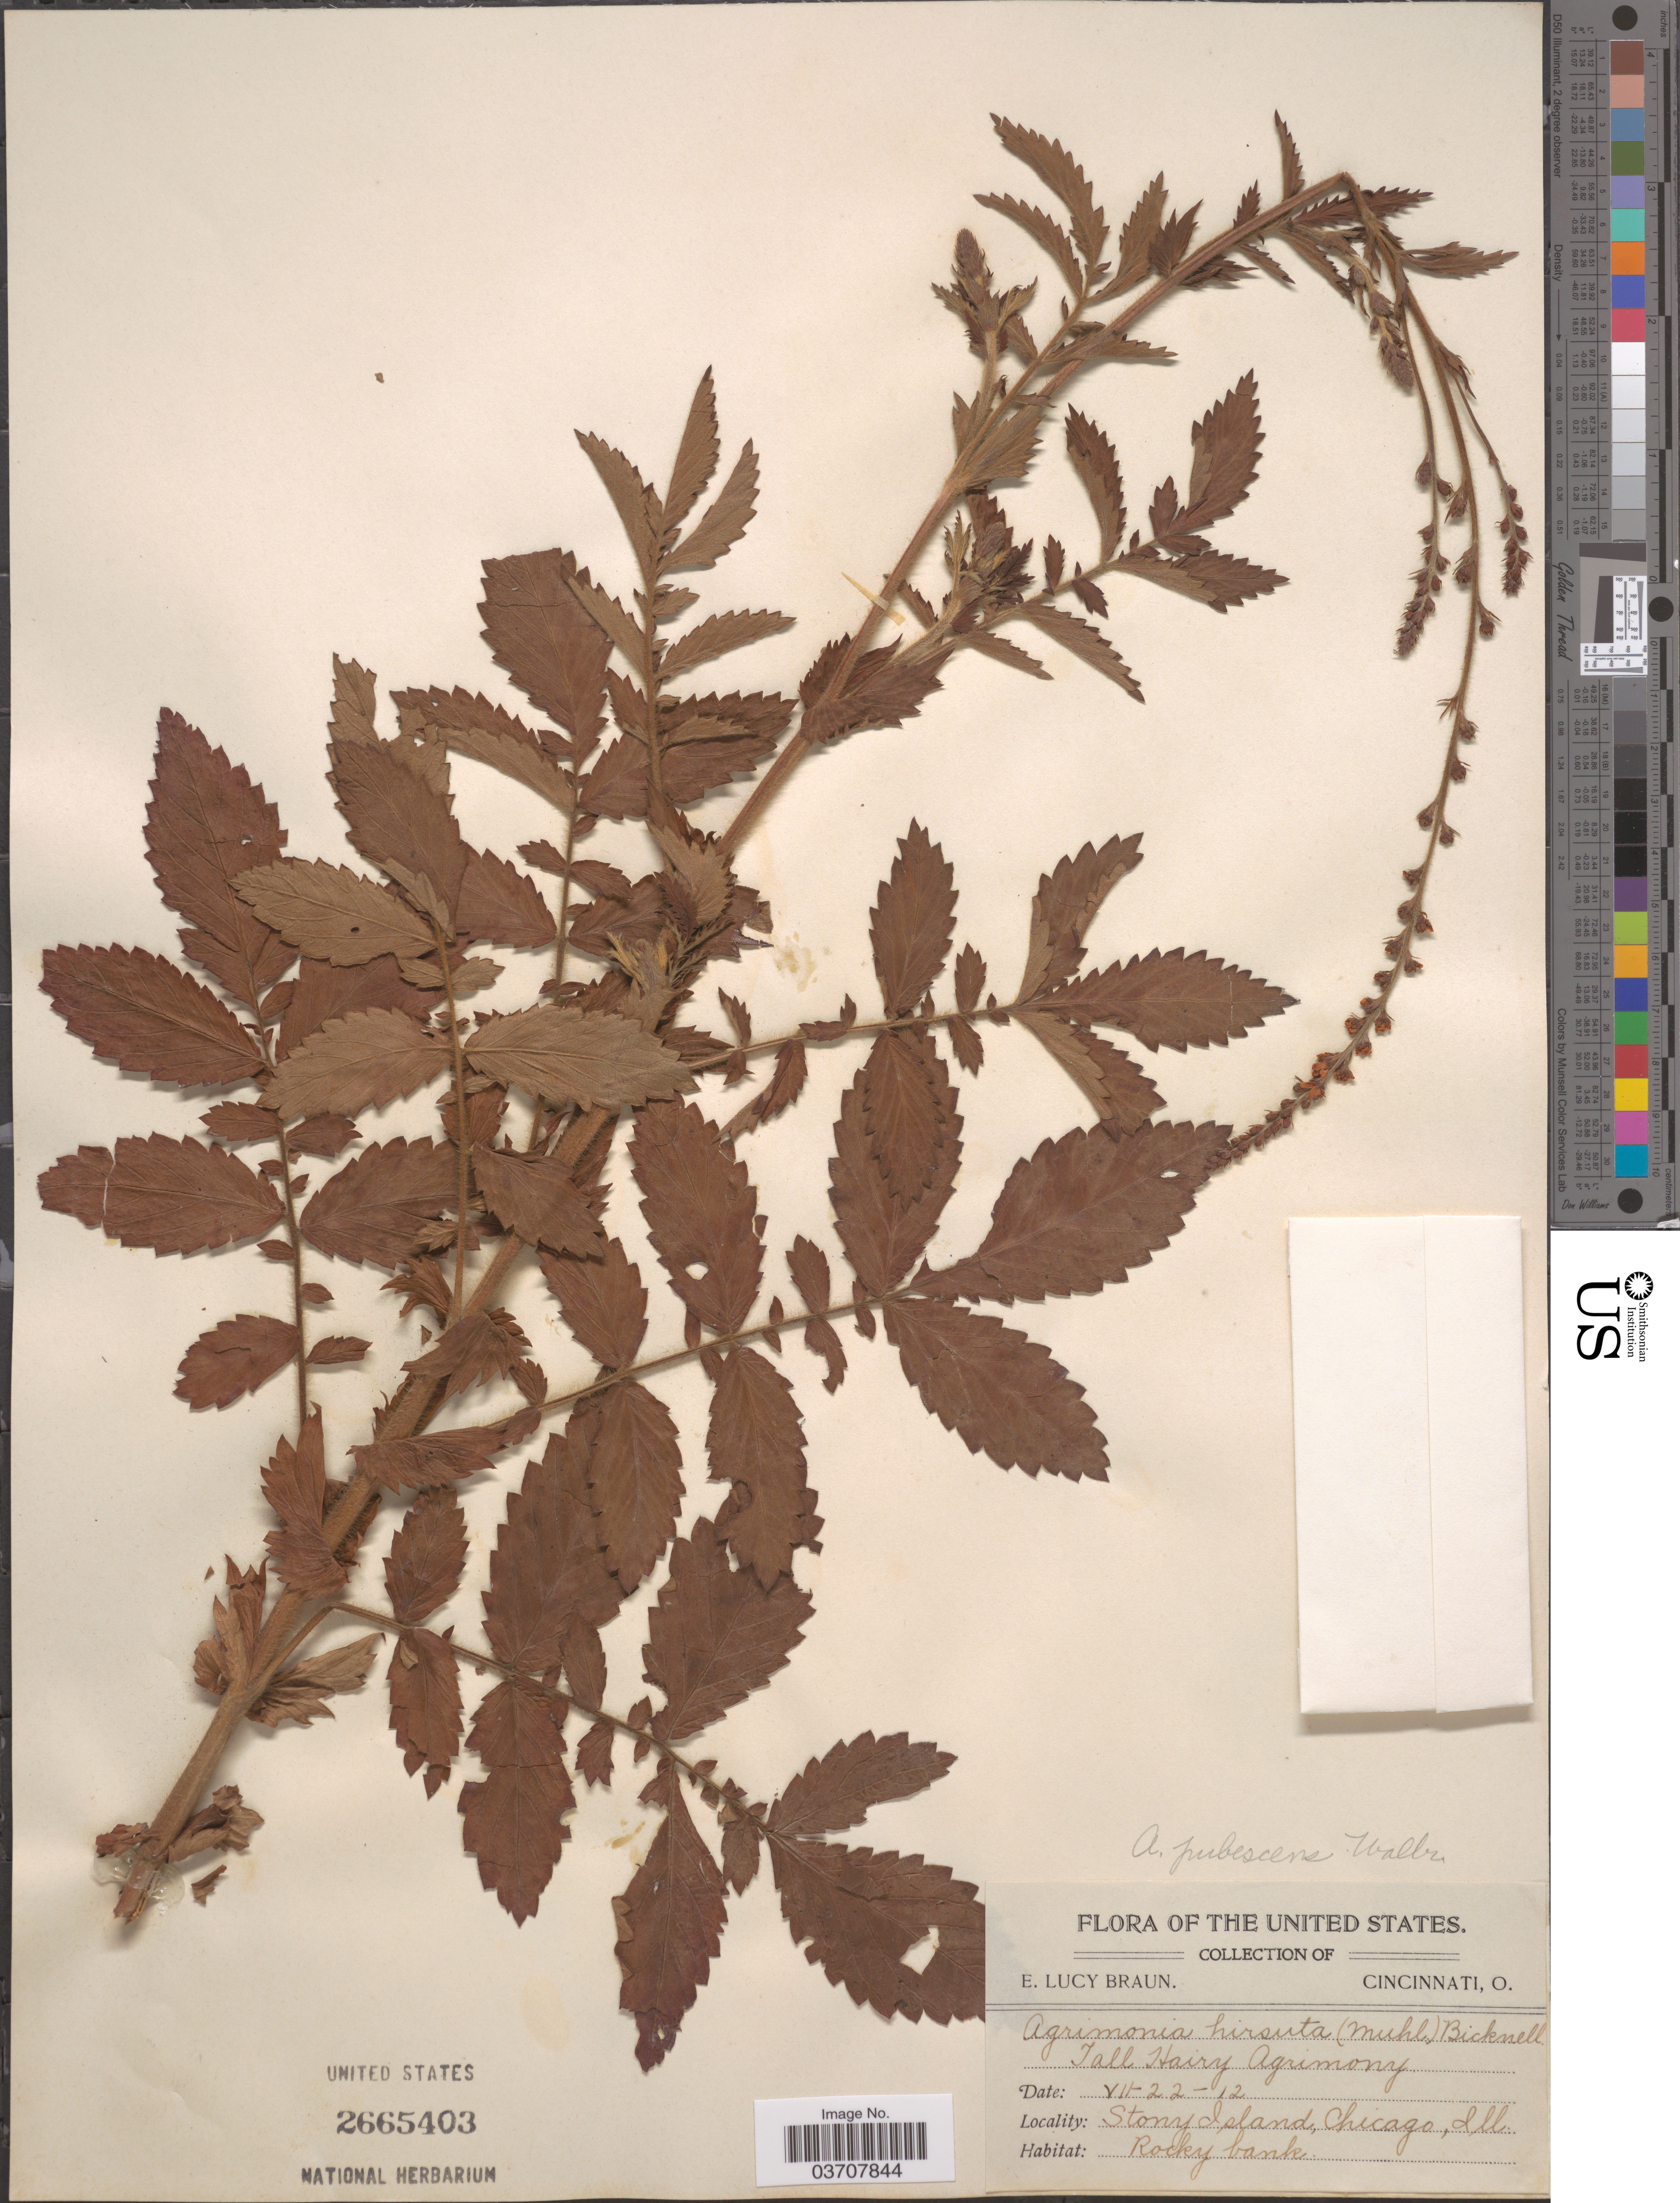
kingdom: Plantae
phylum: Tracheophyta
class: Magnoliopsida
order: Rosales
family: Rosaceae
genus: Agrimonia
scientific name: Agrimonia pubescens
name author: Wallr.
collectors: E. L. Braun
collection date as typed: Transcribed d/m/y: 22/7/12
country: United States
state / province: Illinois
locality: Stony Island, Chicago.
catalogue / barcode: US 2665403